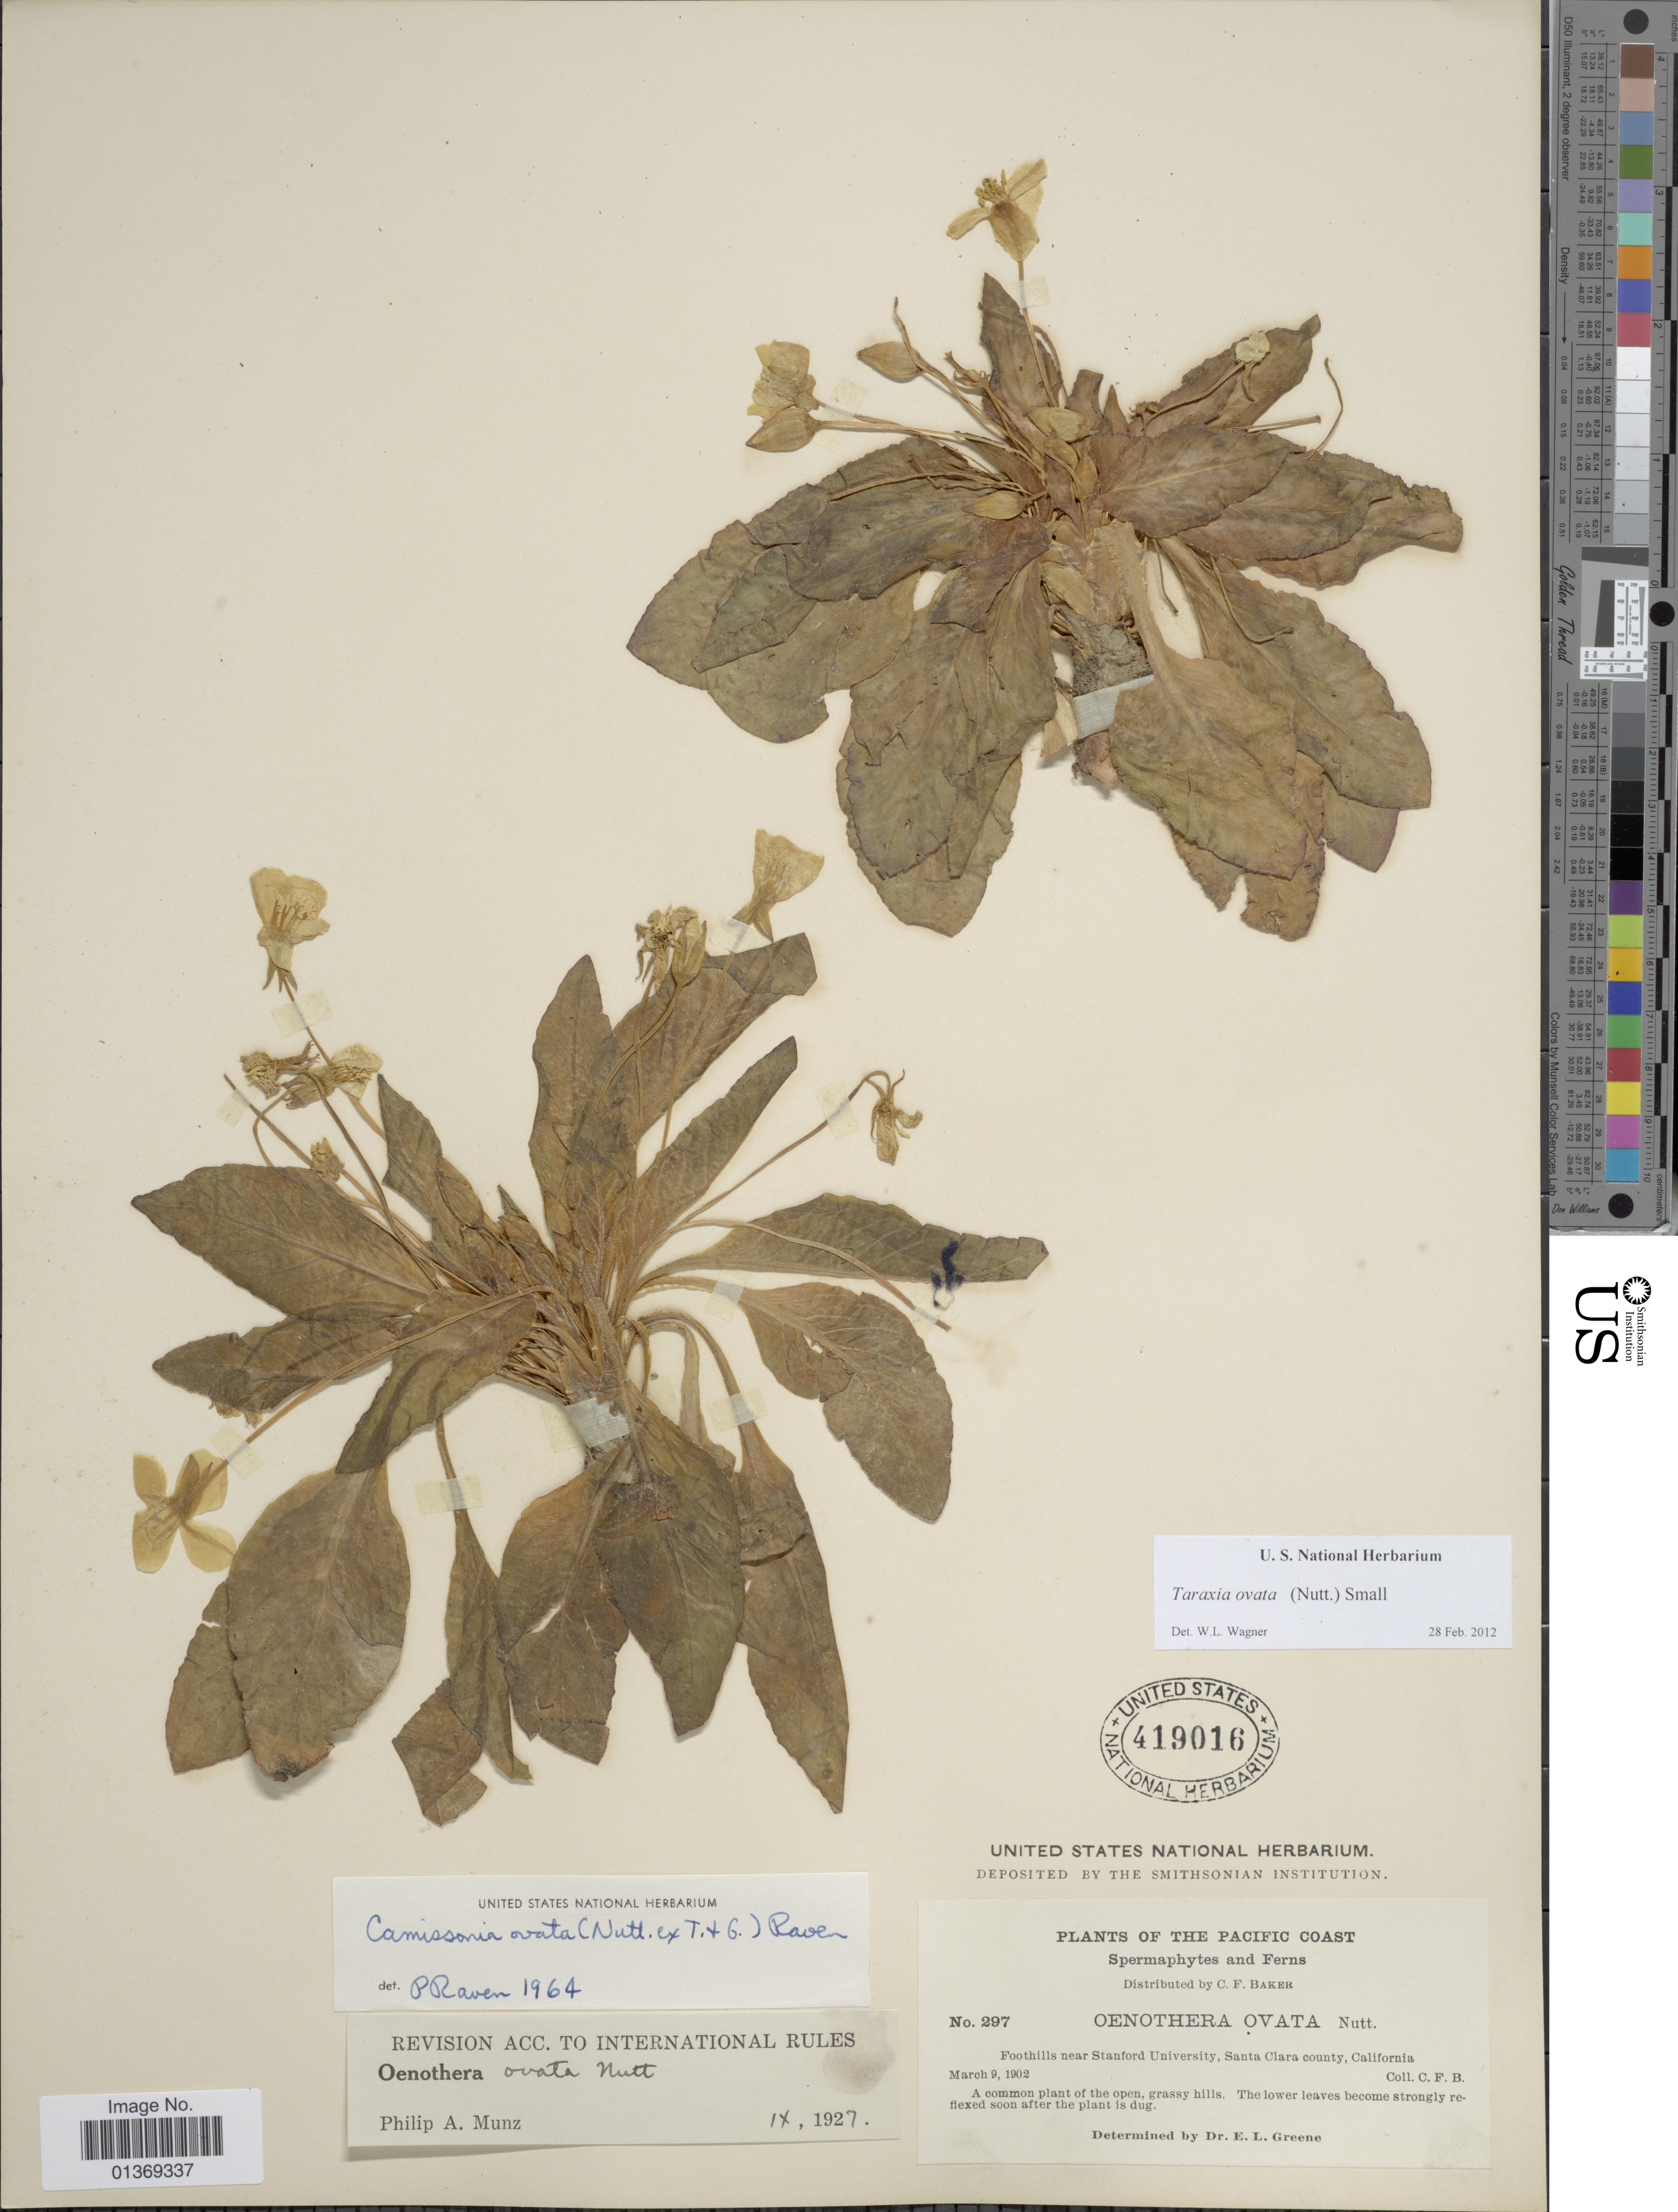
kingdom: Plantae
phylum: Tracheophyta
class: Magnoliopsida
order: Myrtales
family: Onagraceae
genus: Taraxia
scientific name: Taraxia ovata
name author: (Nutt.) Small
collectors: C. F. Baker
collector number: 297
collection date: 1902-03-09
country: United States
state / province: California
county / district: Santa Clara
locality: The Pacific Coast, Foothills near Stanford University, Santa Clara county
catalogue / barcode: US 419016